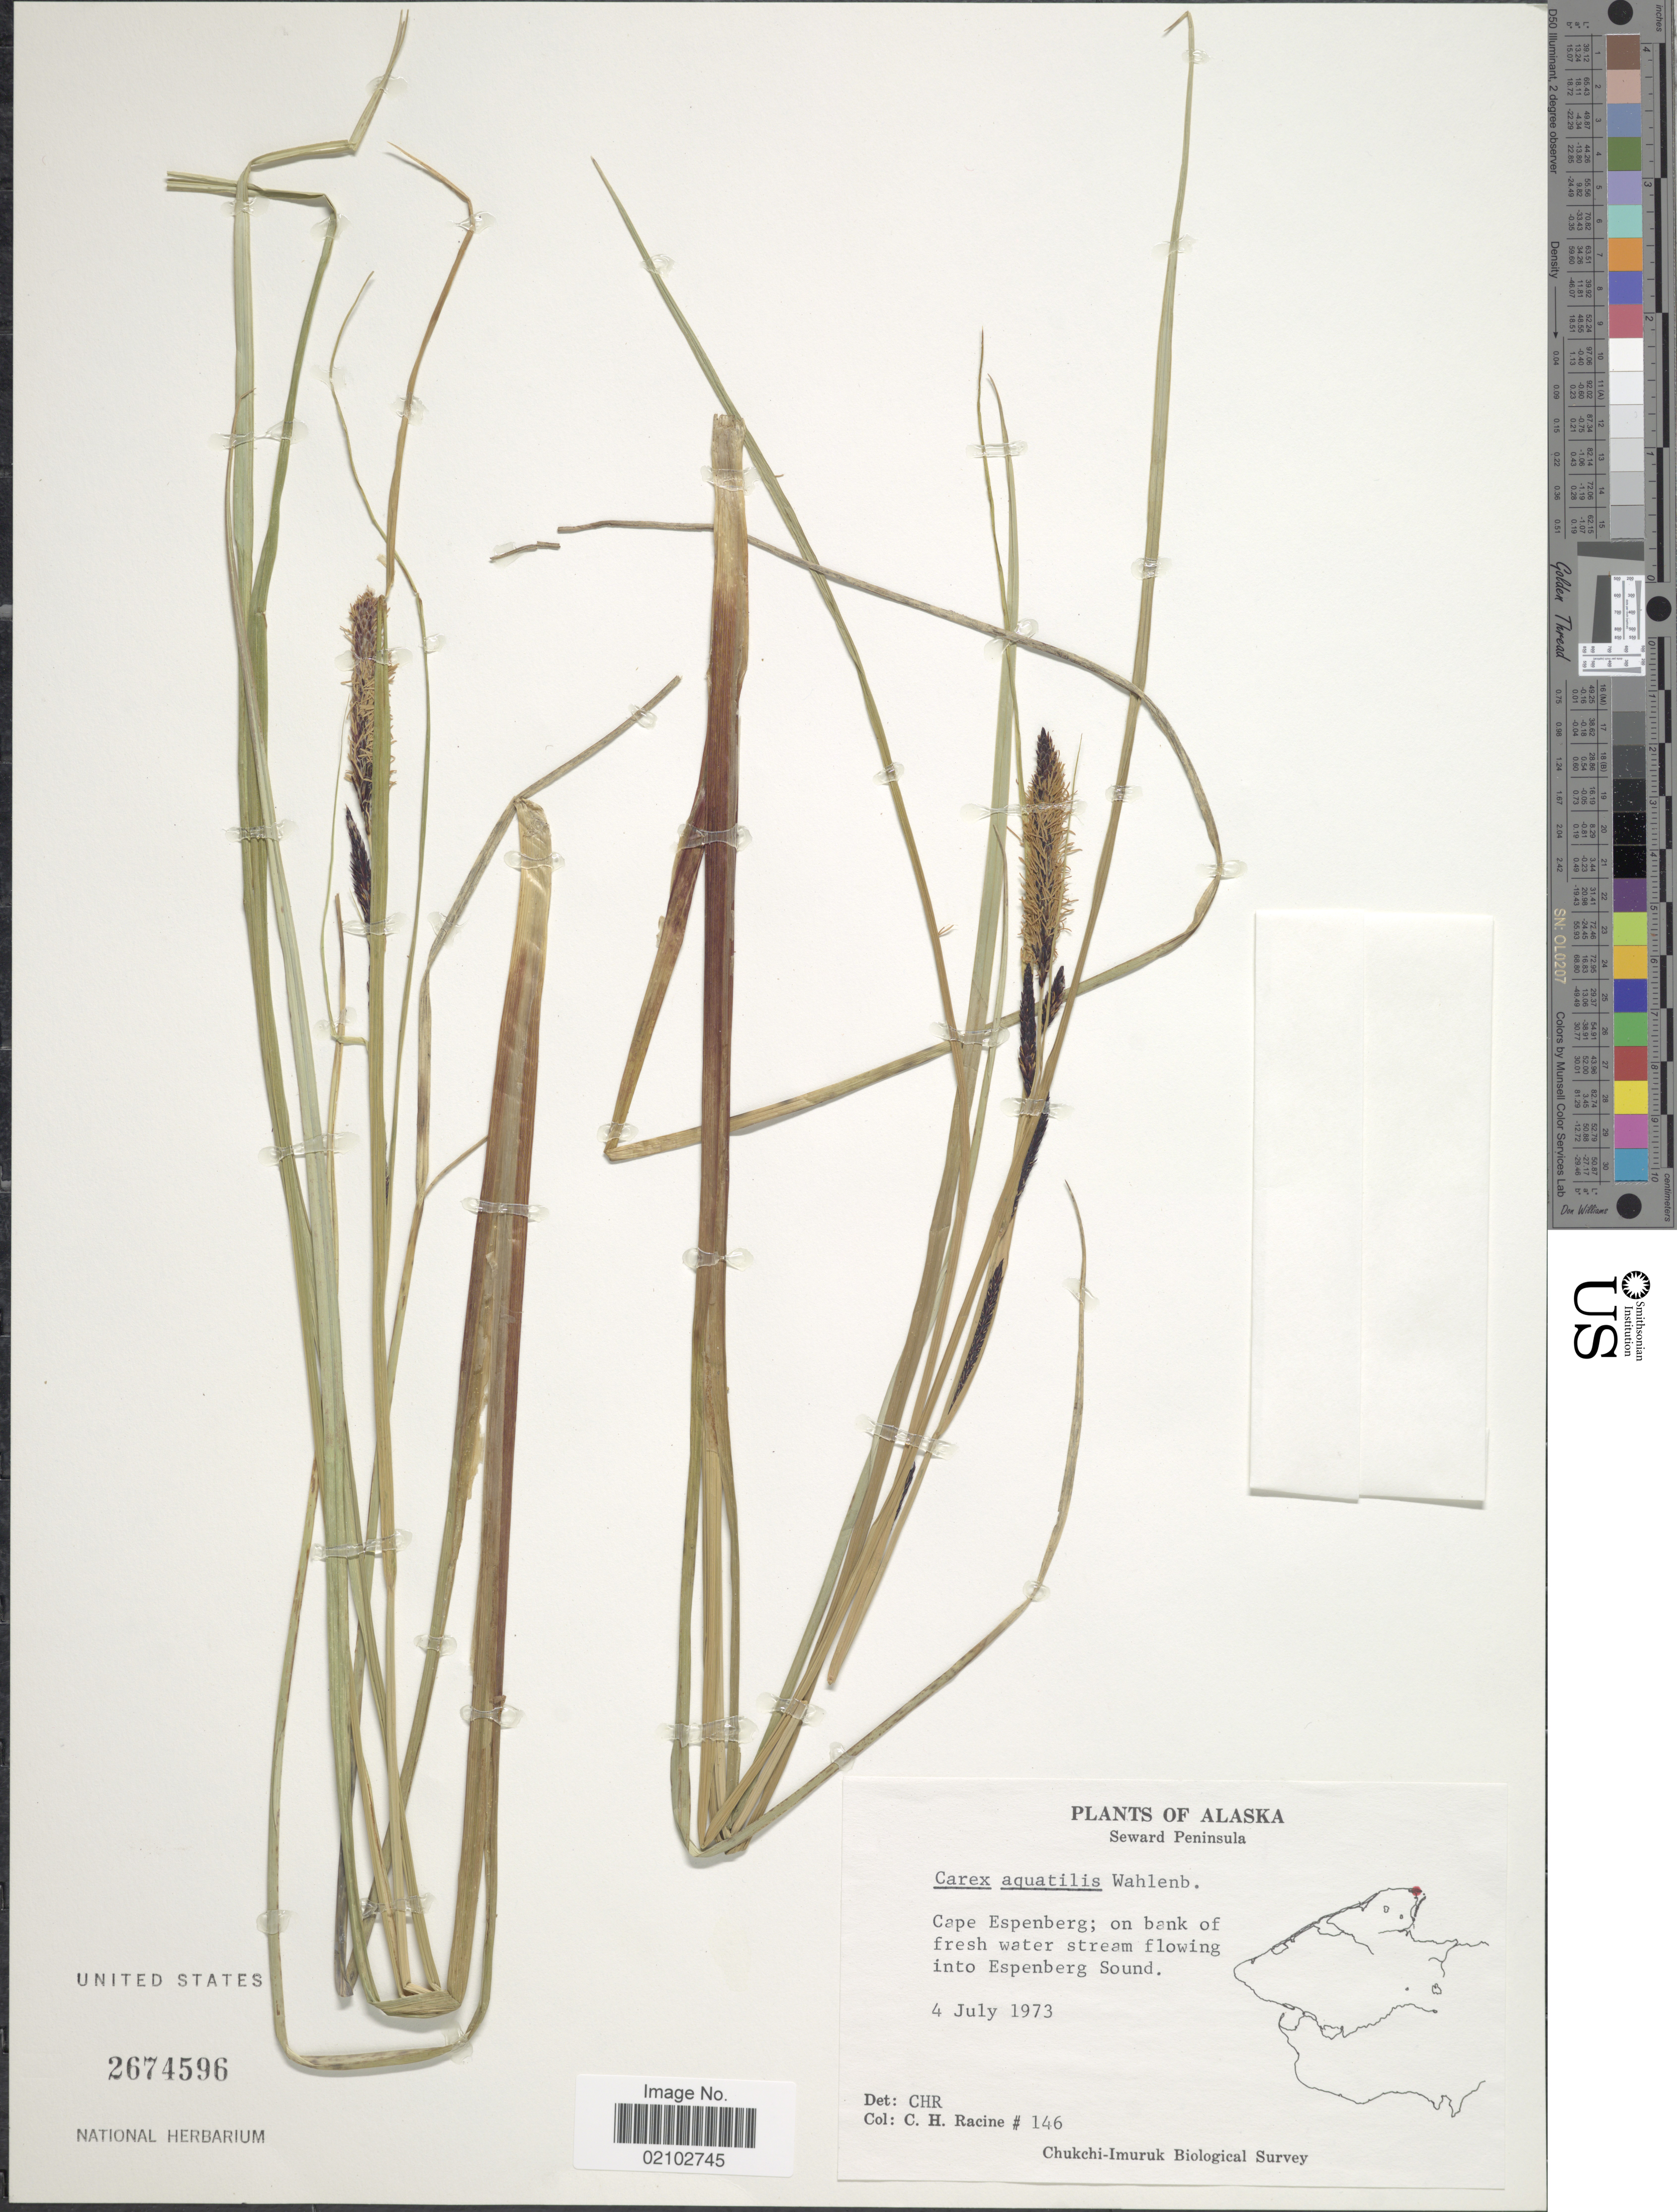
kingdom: Plantae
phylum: Tracheophyta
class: Liliopsida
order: Poales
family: Cyperaceae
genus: Carex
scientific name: Carex aquatilis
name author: Wahlenb.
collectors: C. Racine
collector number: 146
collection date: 1973-07-04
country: United States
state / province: Alaska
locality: Seward Peninsula, Cape Espenberg; on bank of fresh water stream flowing into Espenberg Sound, Chukchi-Imuruk.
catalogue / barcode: US 2674596